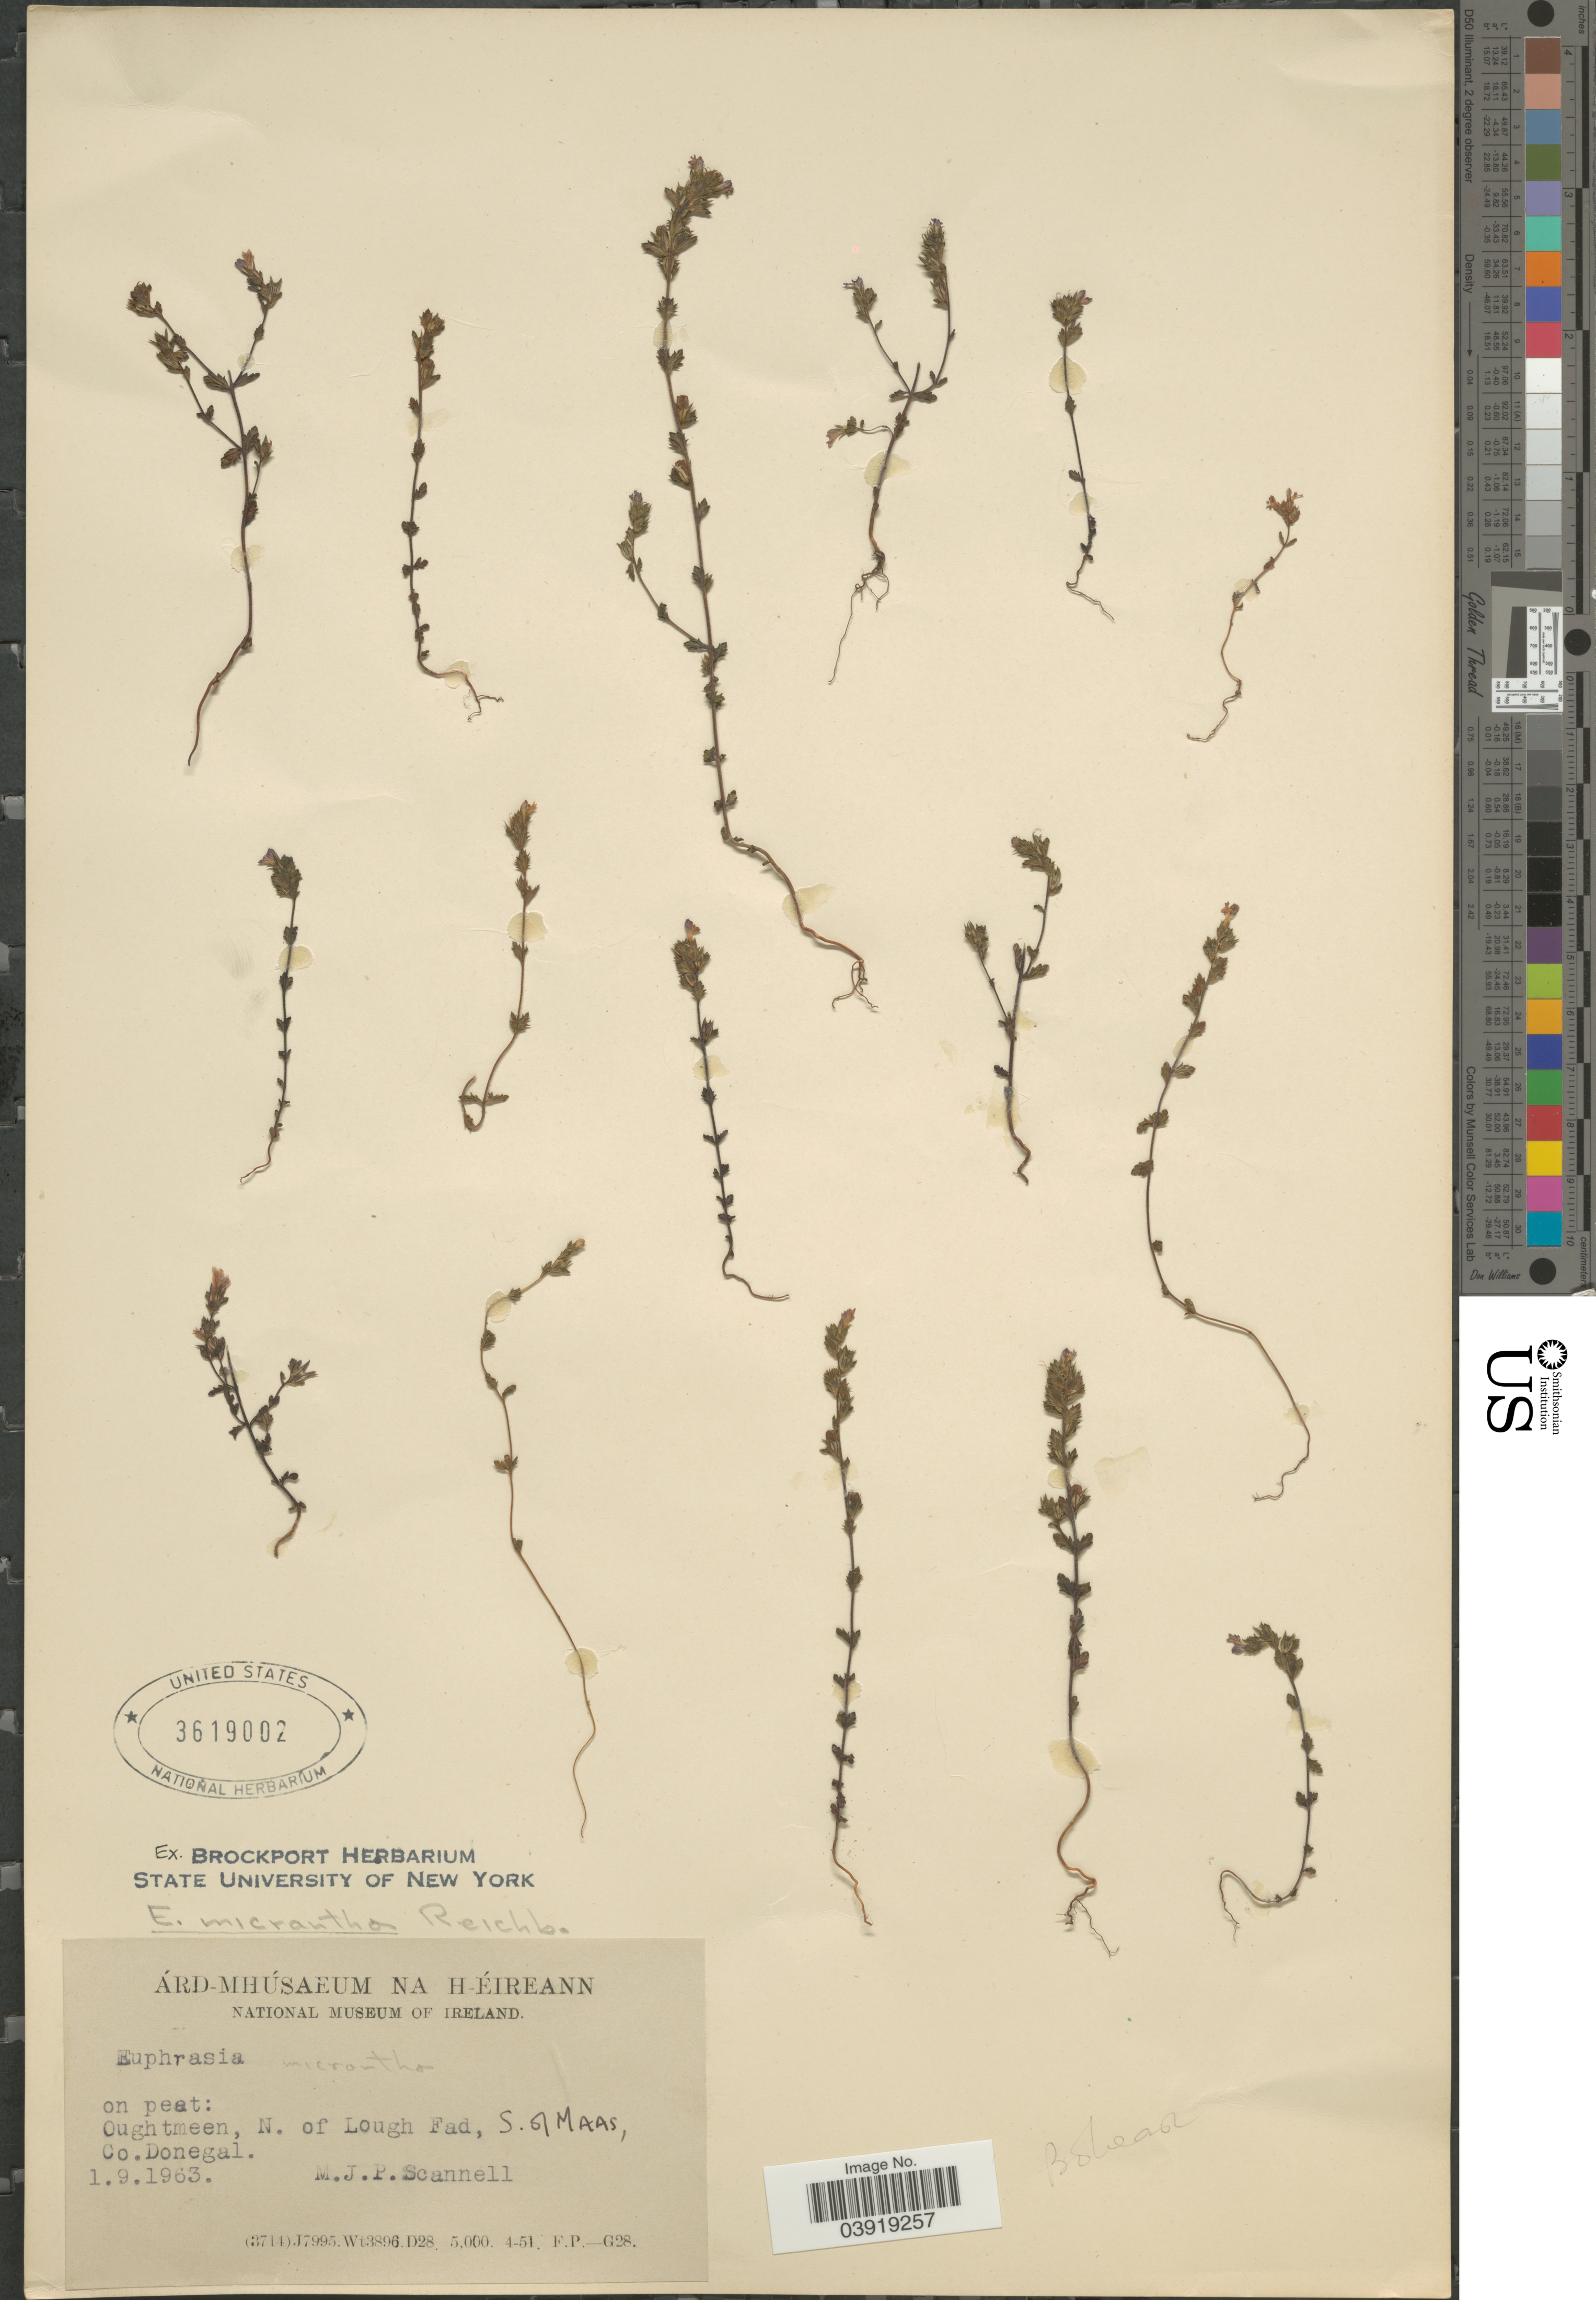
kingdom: Plantae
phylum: Tracheophyta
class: Magnoliopsida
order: Lamiales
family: Orobanchaceae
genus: Euphrasia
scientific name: Euphrasia micrantha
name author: Rchb. f.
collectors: M. Scannell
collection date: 1963-09-01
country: Ireland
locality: Oughtmeen, N. of Lough Fad, S. of Maas, Co. Donegal.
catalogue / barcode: US 3619002